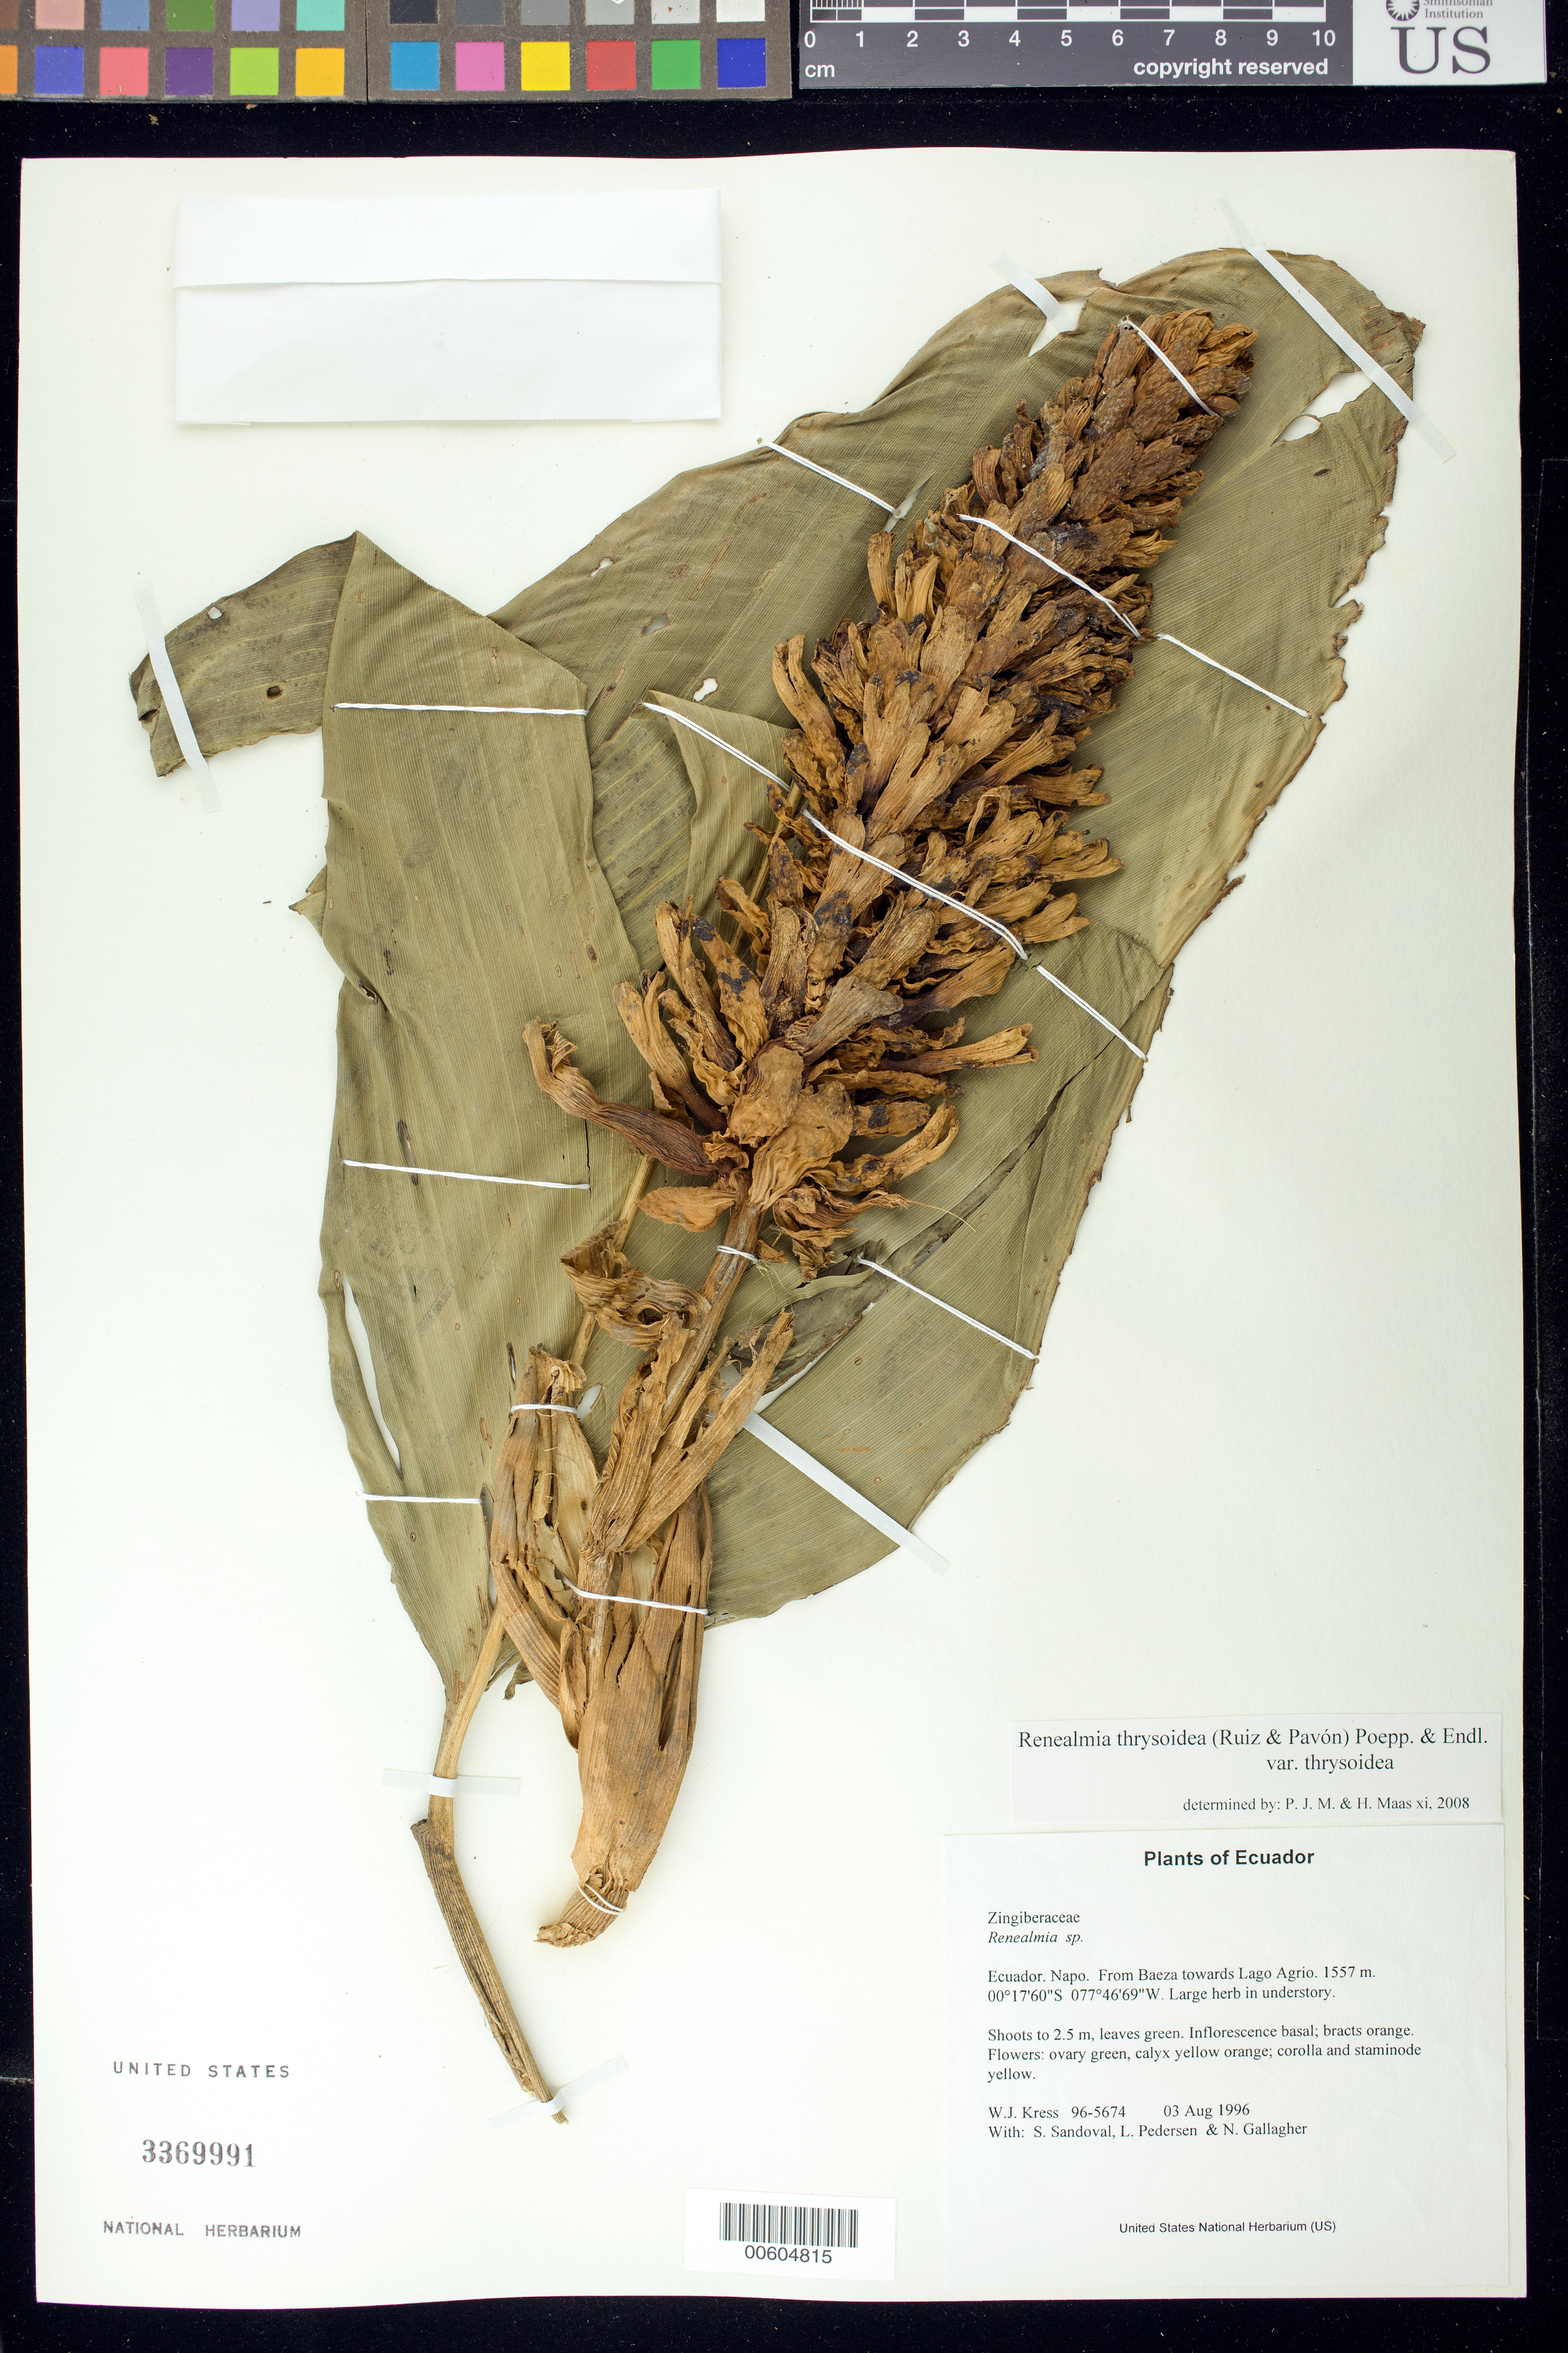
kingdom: Plantae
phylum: Tracheophyta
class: Liliopsida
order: Zingiberales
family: Zingiberaceae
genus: Renealmia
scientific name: Renealmia thyrsoidea var. thyrsoidea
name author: (Ruiz & Pav.) Poepp. & Endl.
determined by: Maas, P. J.; Maas van de Kamer, H.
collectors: W. J. Kress, S. Sandoval, L. Pedersen & N. L. Gallagher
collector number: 96-5674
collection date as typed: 03 Aug 1996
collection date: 1996-08-03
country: Ecuador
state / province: Napo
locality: From Baeza towards Lago Agrio.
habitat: Large herb in understory.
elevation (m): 1557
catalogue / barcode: US 3369991